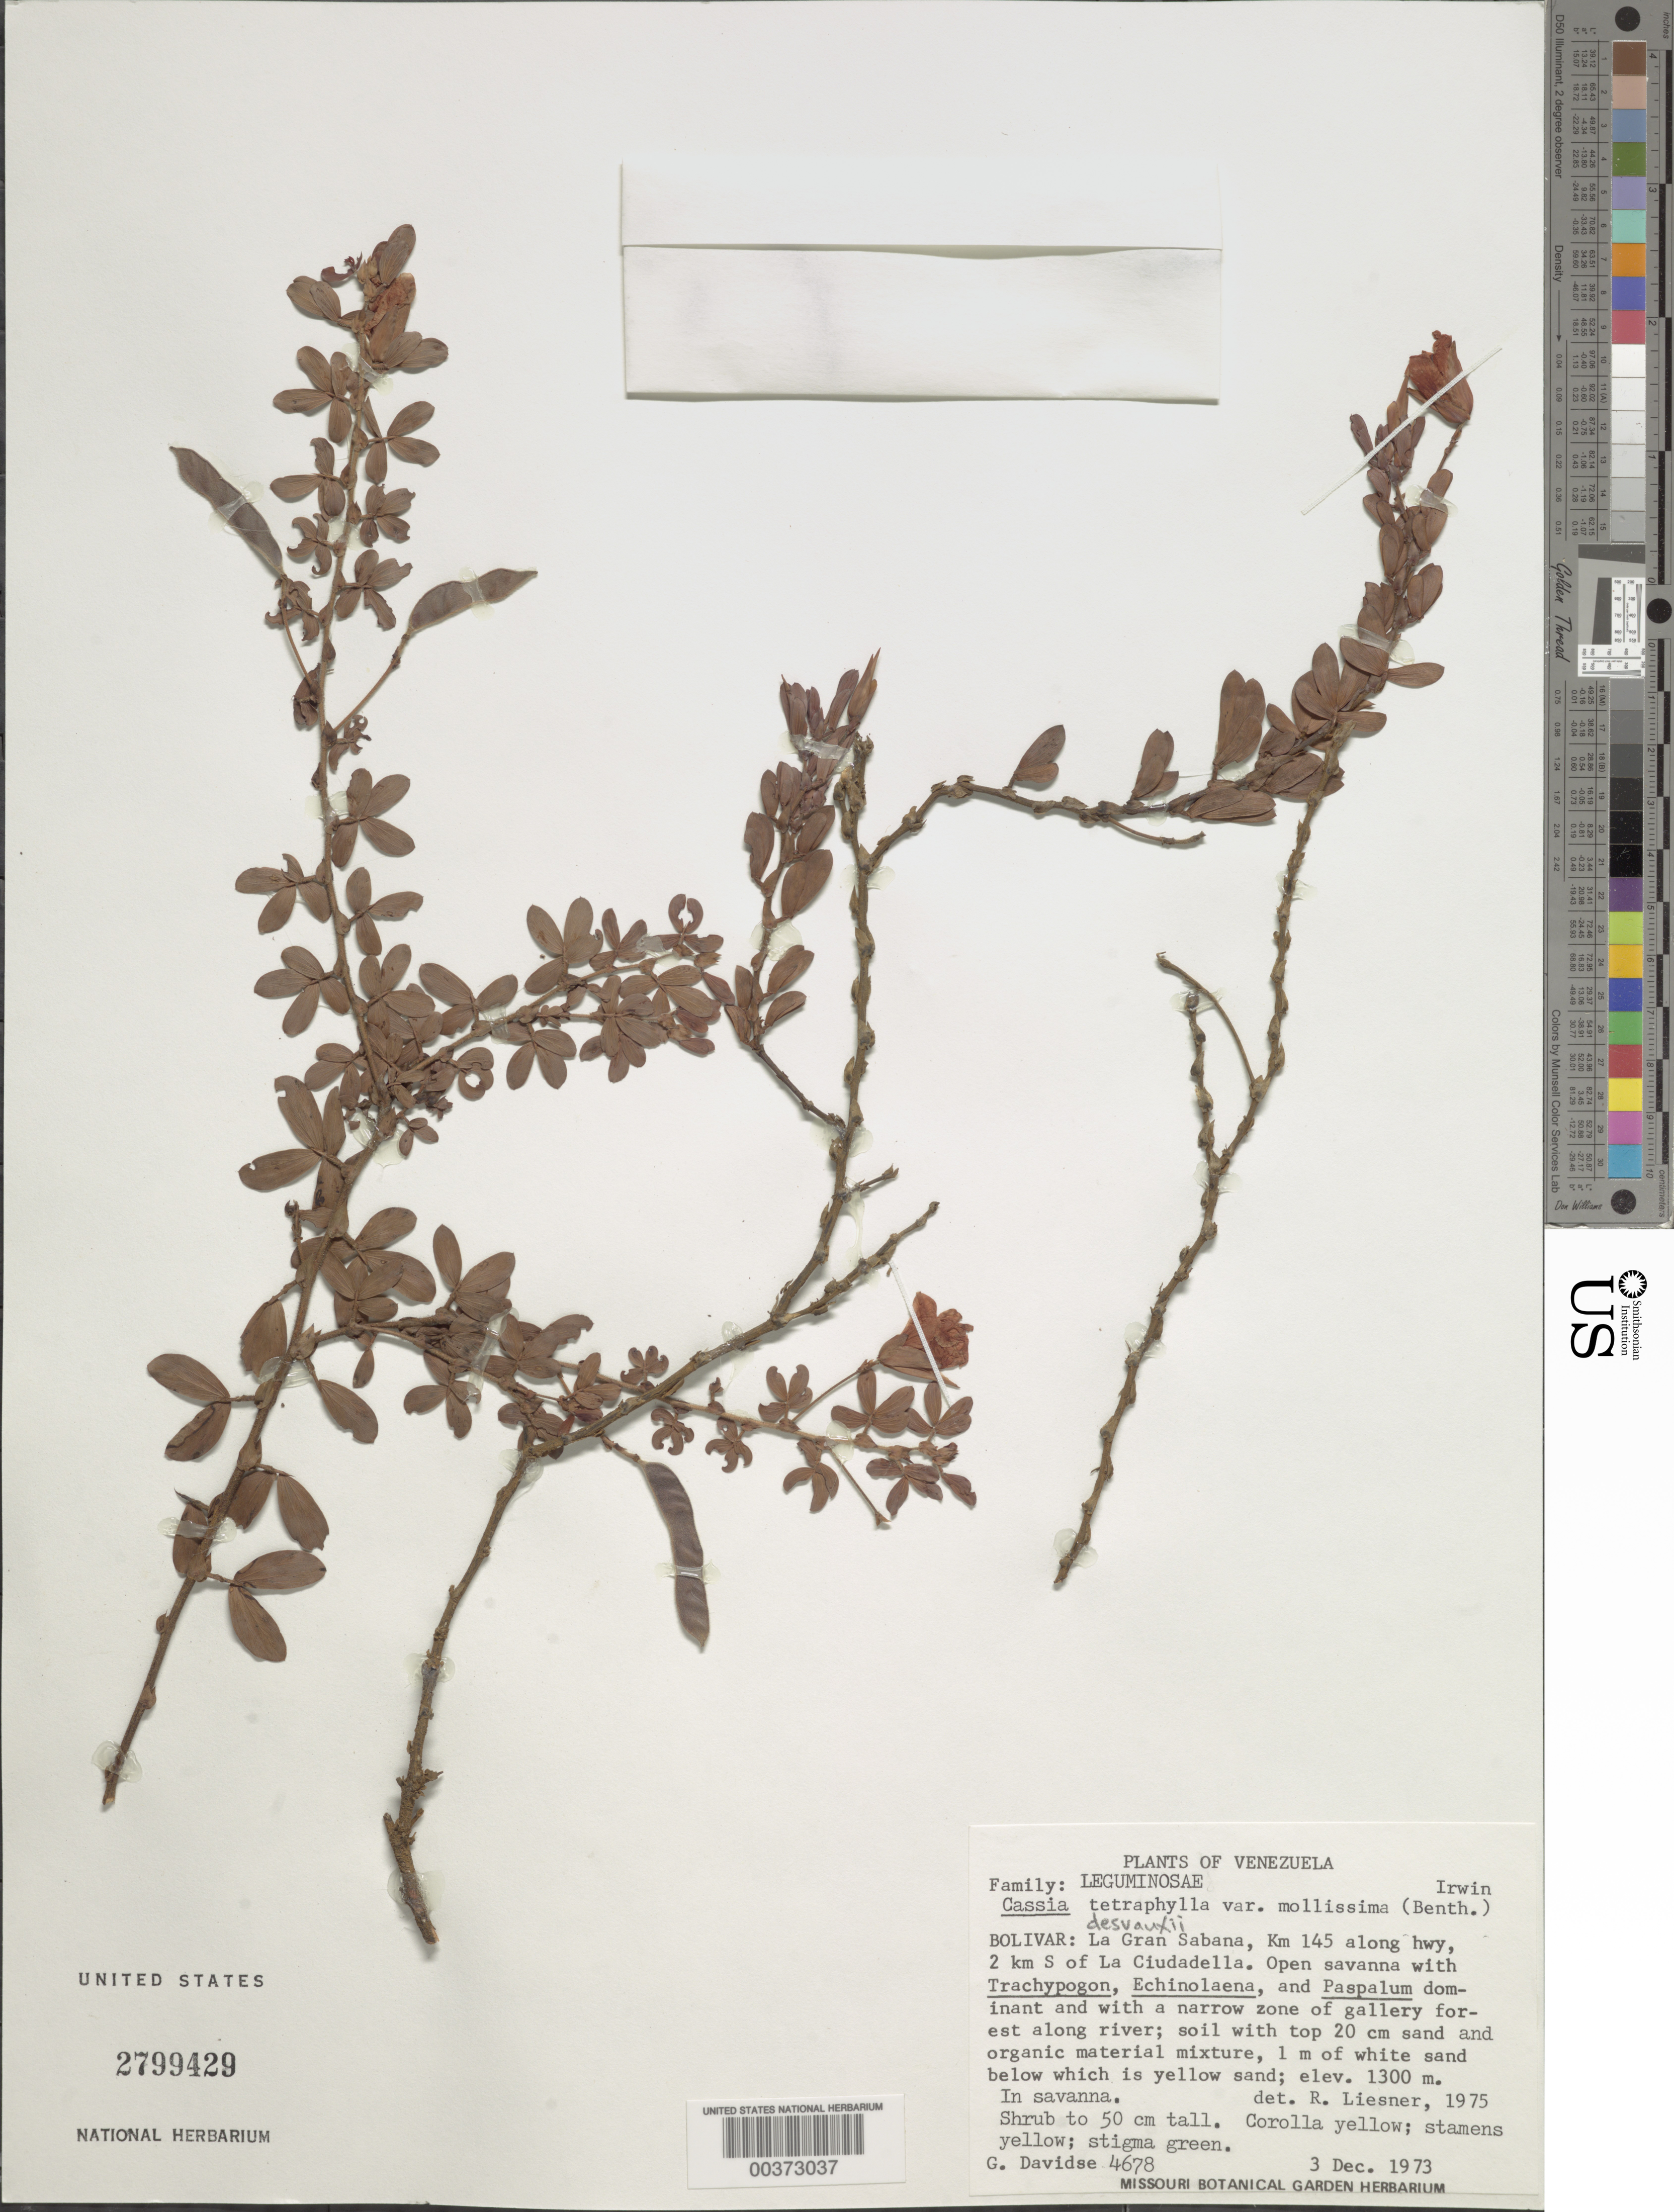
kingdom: Plantae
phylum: Tracheophyta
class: Magnoliopsida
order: Fabales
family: Fabaceae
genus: Chamaecrista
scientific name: Chamaecrista desvauxii var. mollissima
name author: (Benth.) H.S. Irwin & Barneby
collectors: G. Davidse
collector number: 4678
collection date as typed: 03 Dec 1973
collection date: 1973-12-03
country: Venezuela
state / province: Bolivar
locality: La gran sabana, km 145 along hwy, 2 km s of la ciudadella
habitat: Open savanna with a narrow zone of gallery forest along river; in savanna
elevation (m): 1300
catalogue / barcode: US 2799429